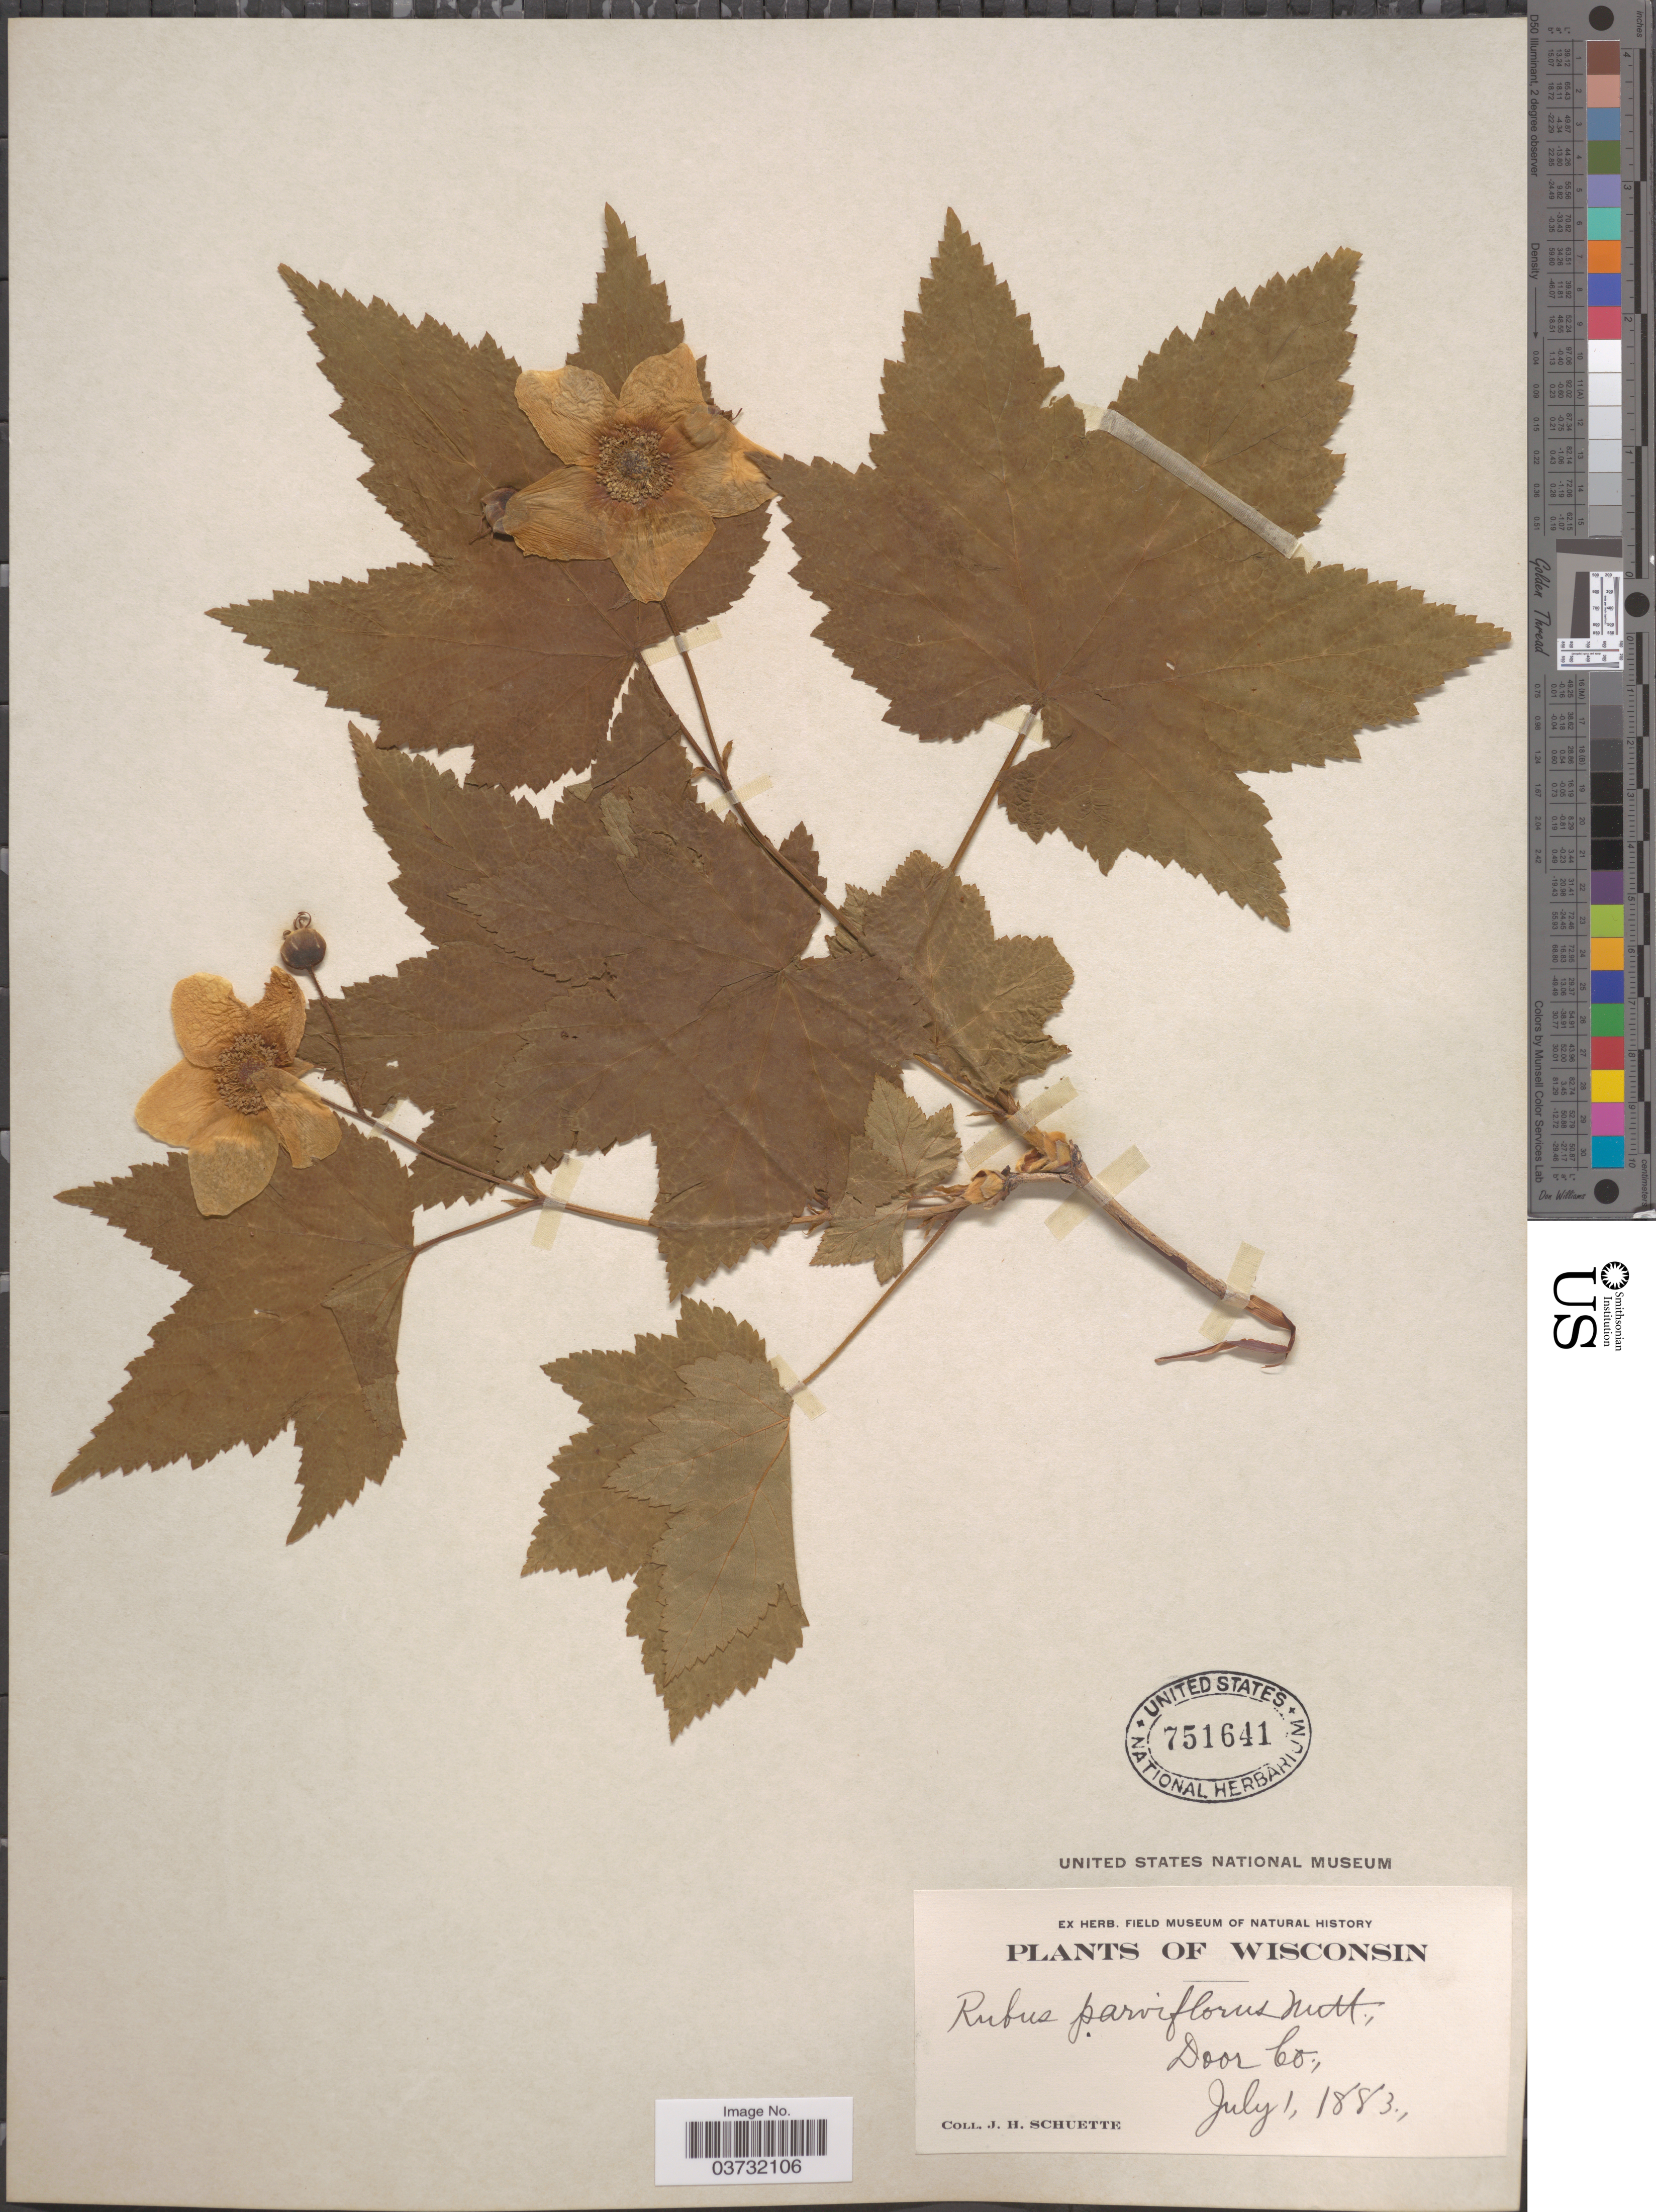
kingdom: Plantae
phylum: Tracheophyta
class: Magnoliopsida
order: Rosales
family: Rosaceae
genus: Rubus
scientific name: Rubus parviflorus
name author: Nutt.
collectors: J. H. Schuette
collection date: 1883-07-01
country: United States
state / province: Wisconsin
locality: Door Co.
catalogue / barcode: US 751641